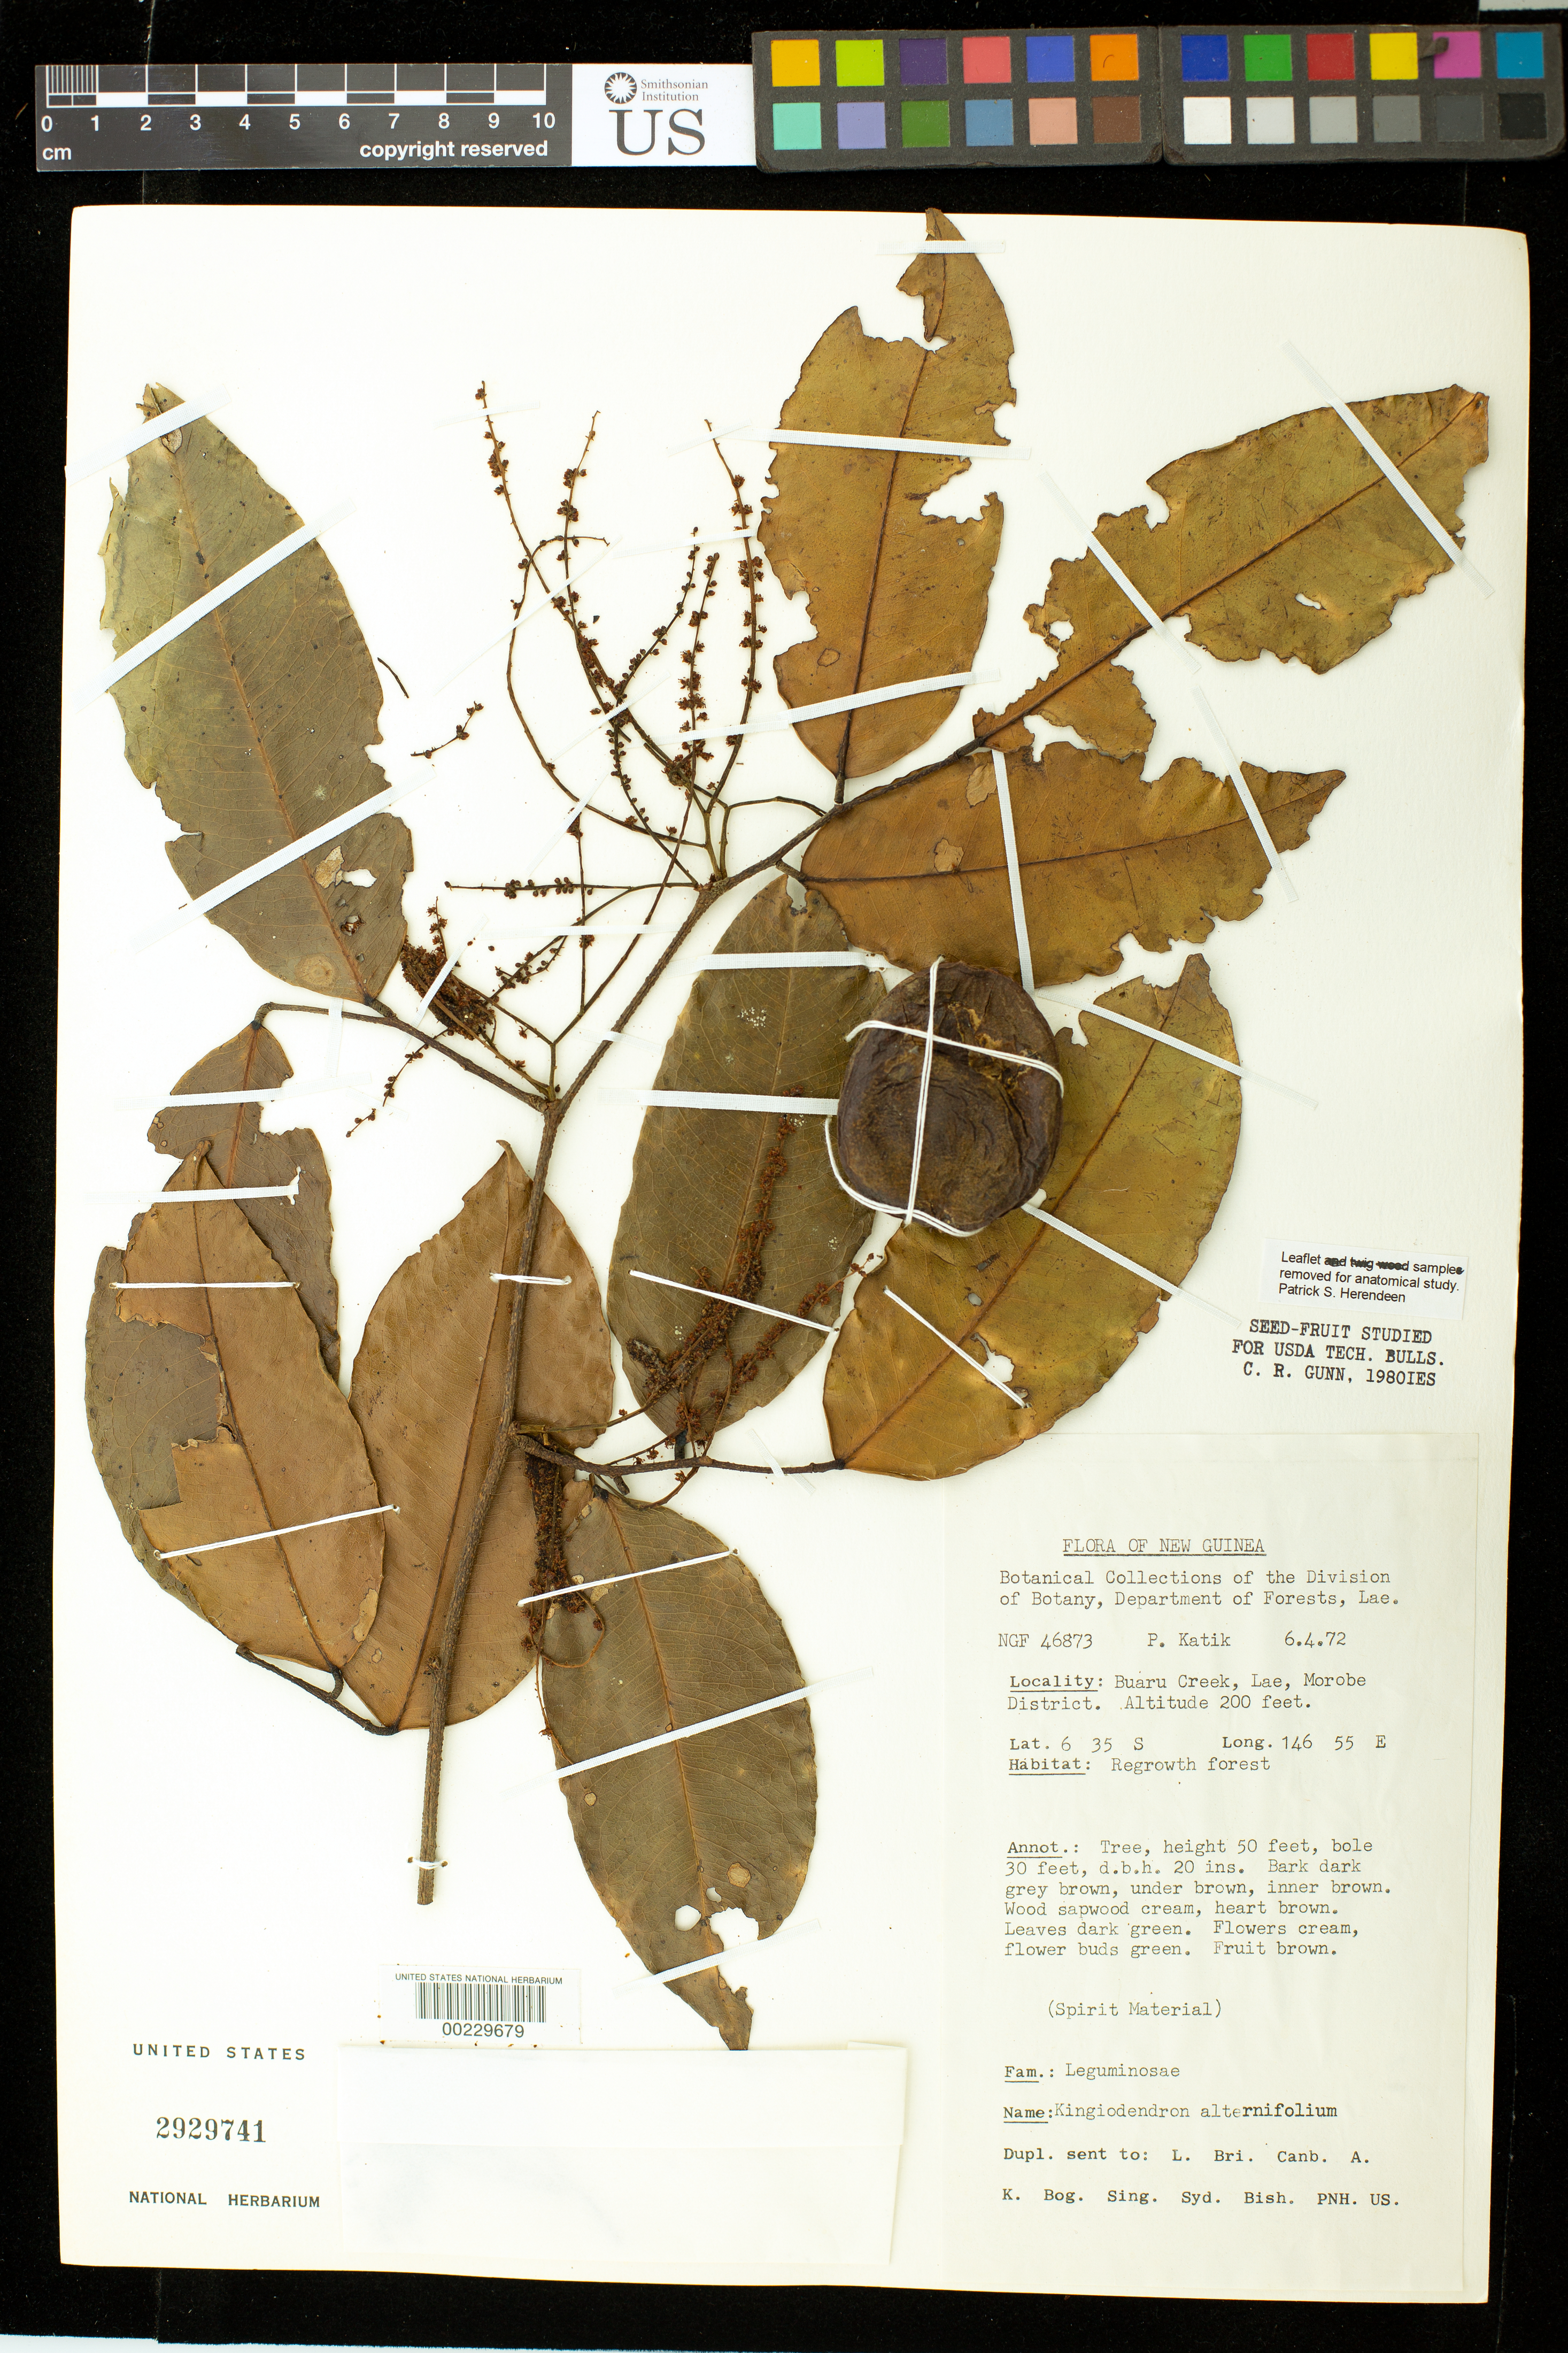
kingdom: Plantae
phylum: Tracheophyta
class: Magnoliopsida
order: Fabales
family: Fabaceae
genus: Kingiodendron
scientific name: Kingiodendron alternifolium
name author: (Elmer) Merr. & Rolfe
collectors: P. Katik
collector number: Ngf 46873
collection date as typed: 06 Apr 1972 or 04 Jun 1972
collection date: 1972-04-06 or 1972-06-04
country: Papua New Guinea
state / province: Morobe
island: New Guinea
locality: Buaru creek, lae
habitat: Regrowth forest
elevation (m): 61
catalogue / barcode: US 2929741